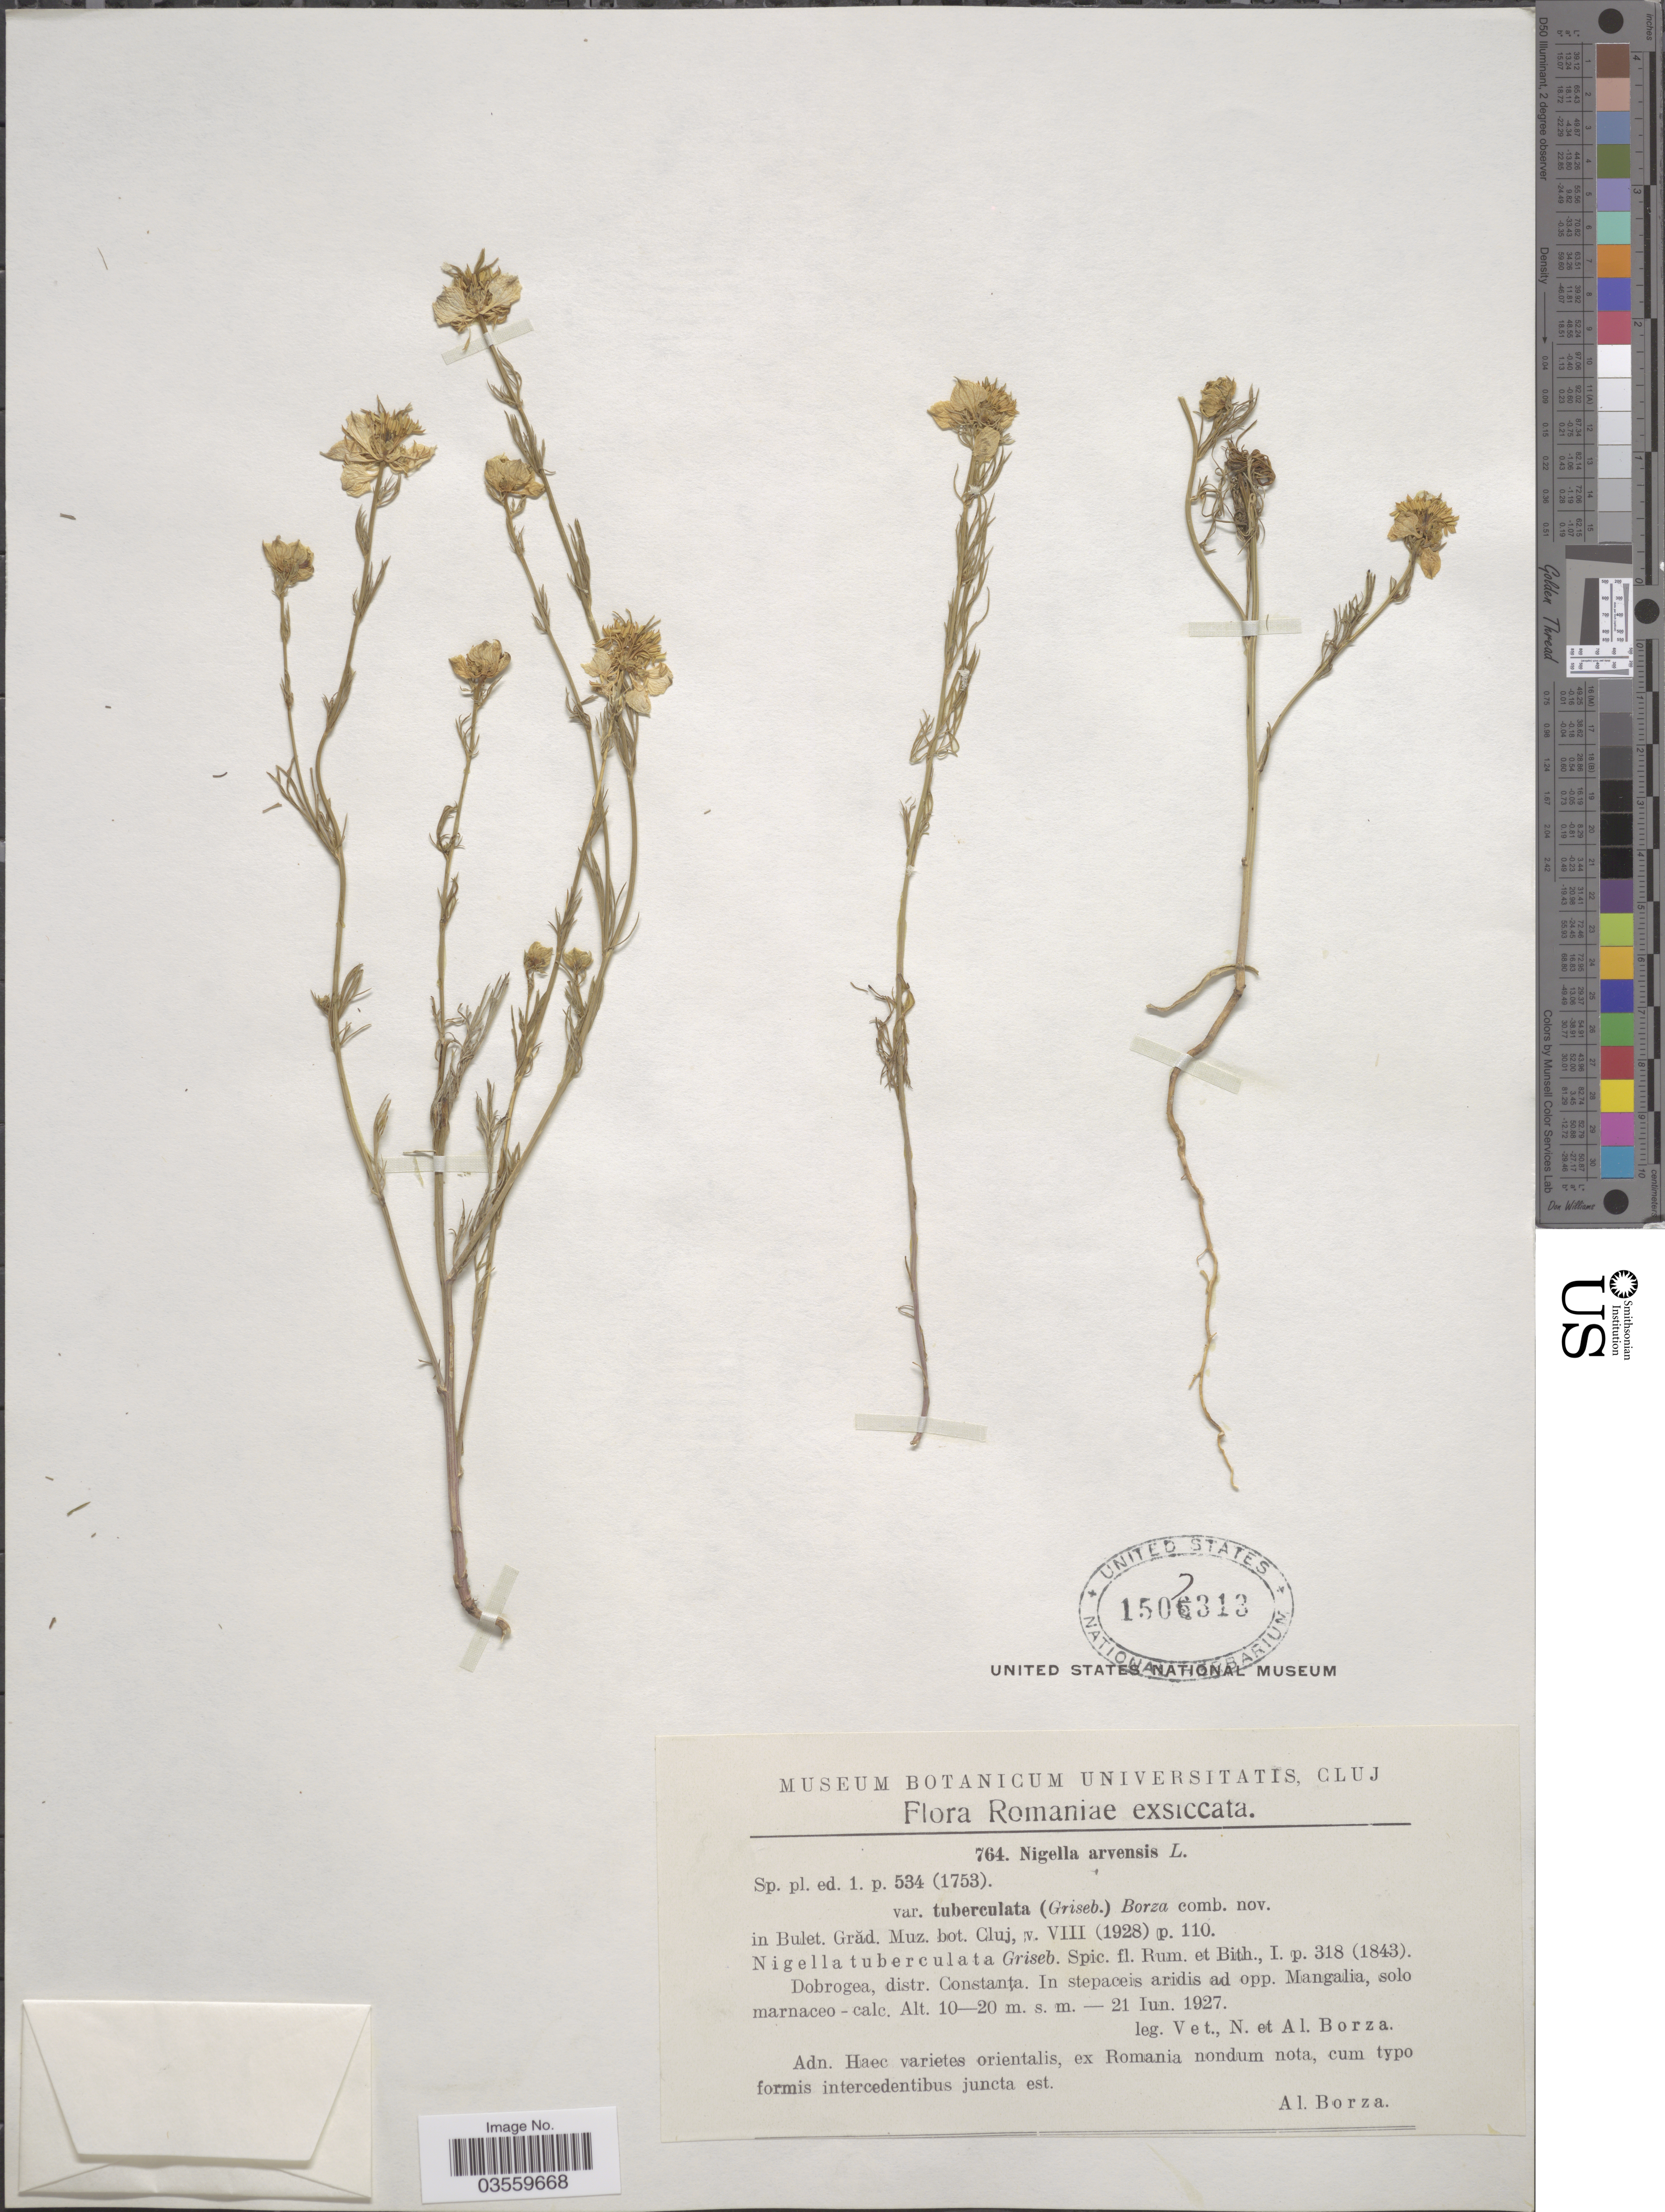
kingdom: Plantae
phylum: Tracheophyta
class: Magnoliopsida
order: Ranunculales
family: Ranunculaceae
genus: Nigella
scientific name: Nigella arvensis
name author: L.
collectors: A. Borza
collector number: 764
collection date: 1927-06-21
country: Romania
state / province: Constanta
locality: Dobrogea, distr. Constanţa. In stepaceis aridis ad opp. Mangalia.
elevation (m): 10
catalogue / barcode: US 1507313